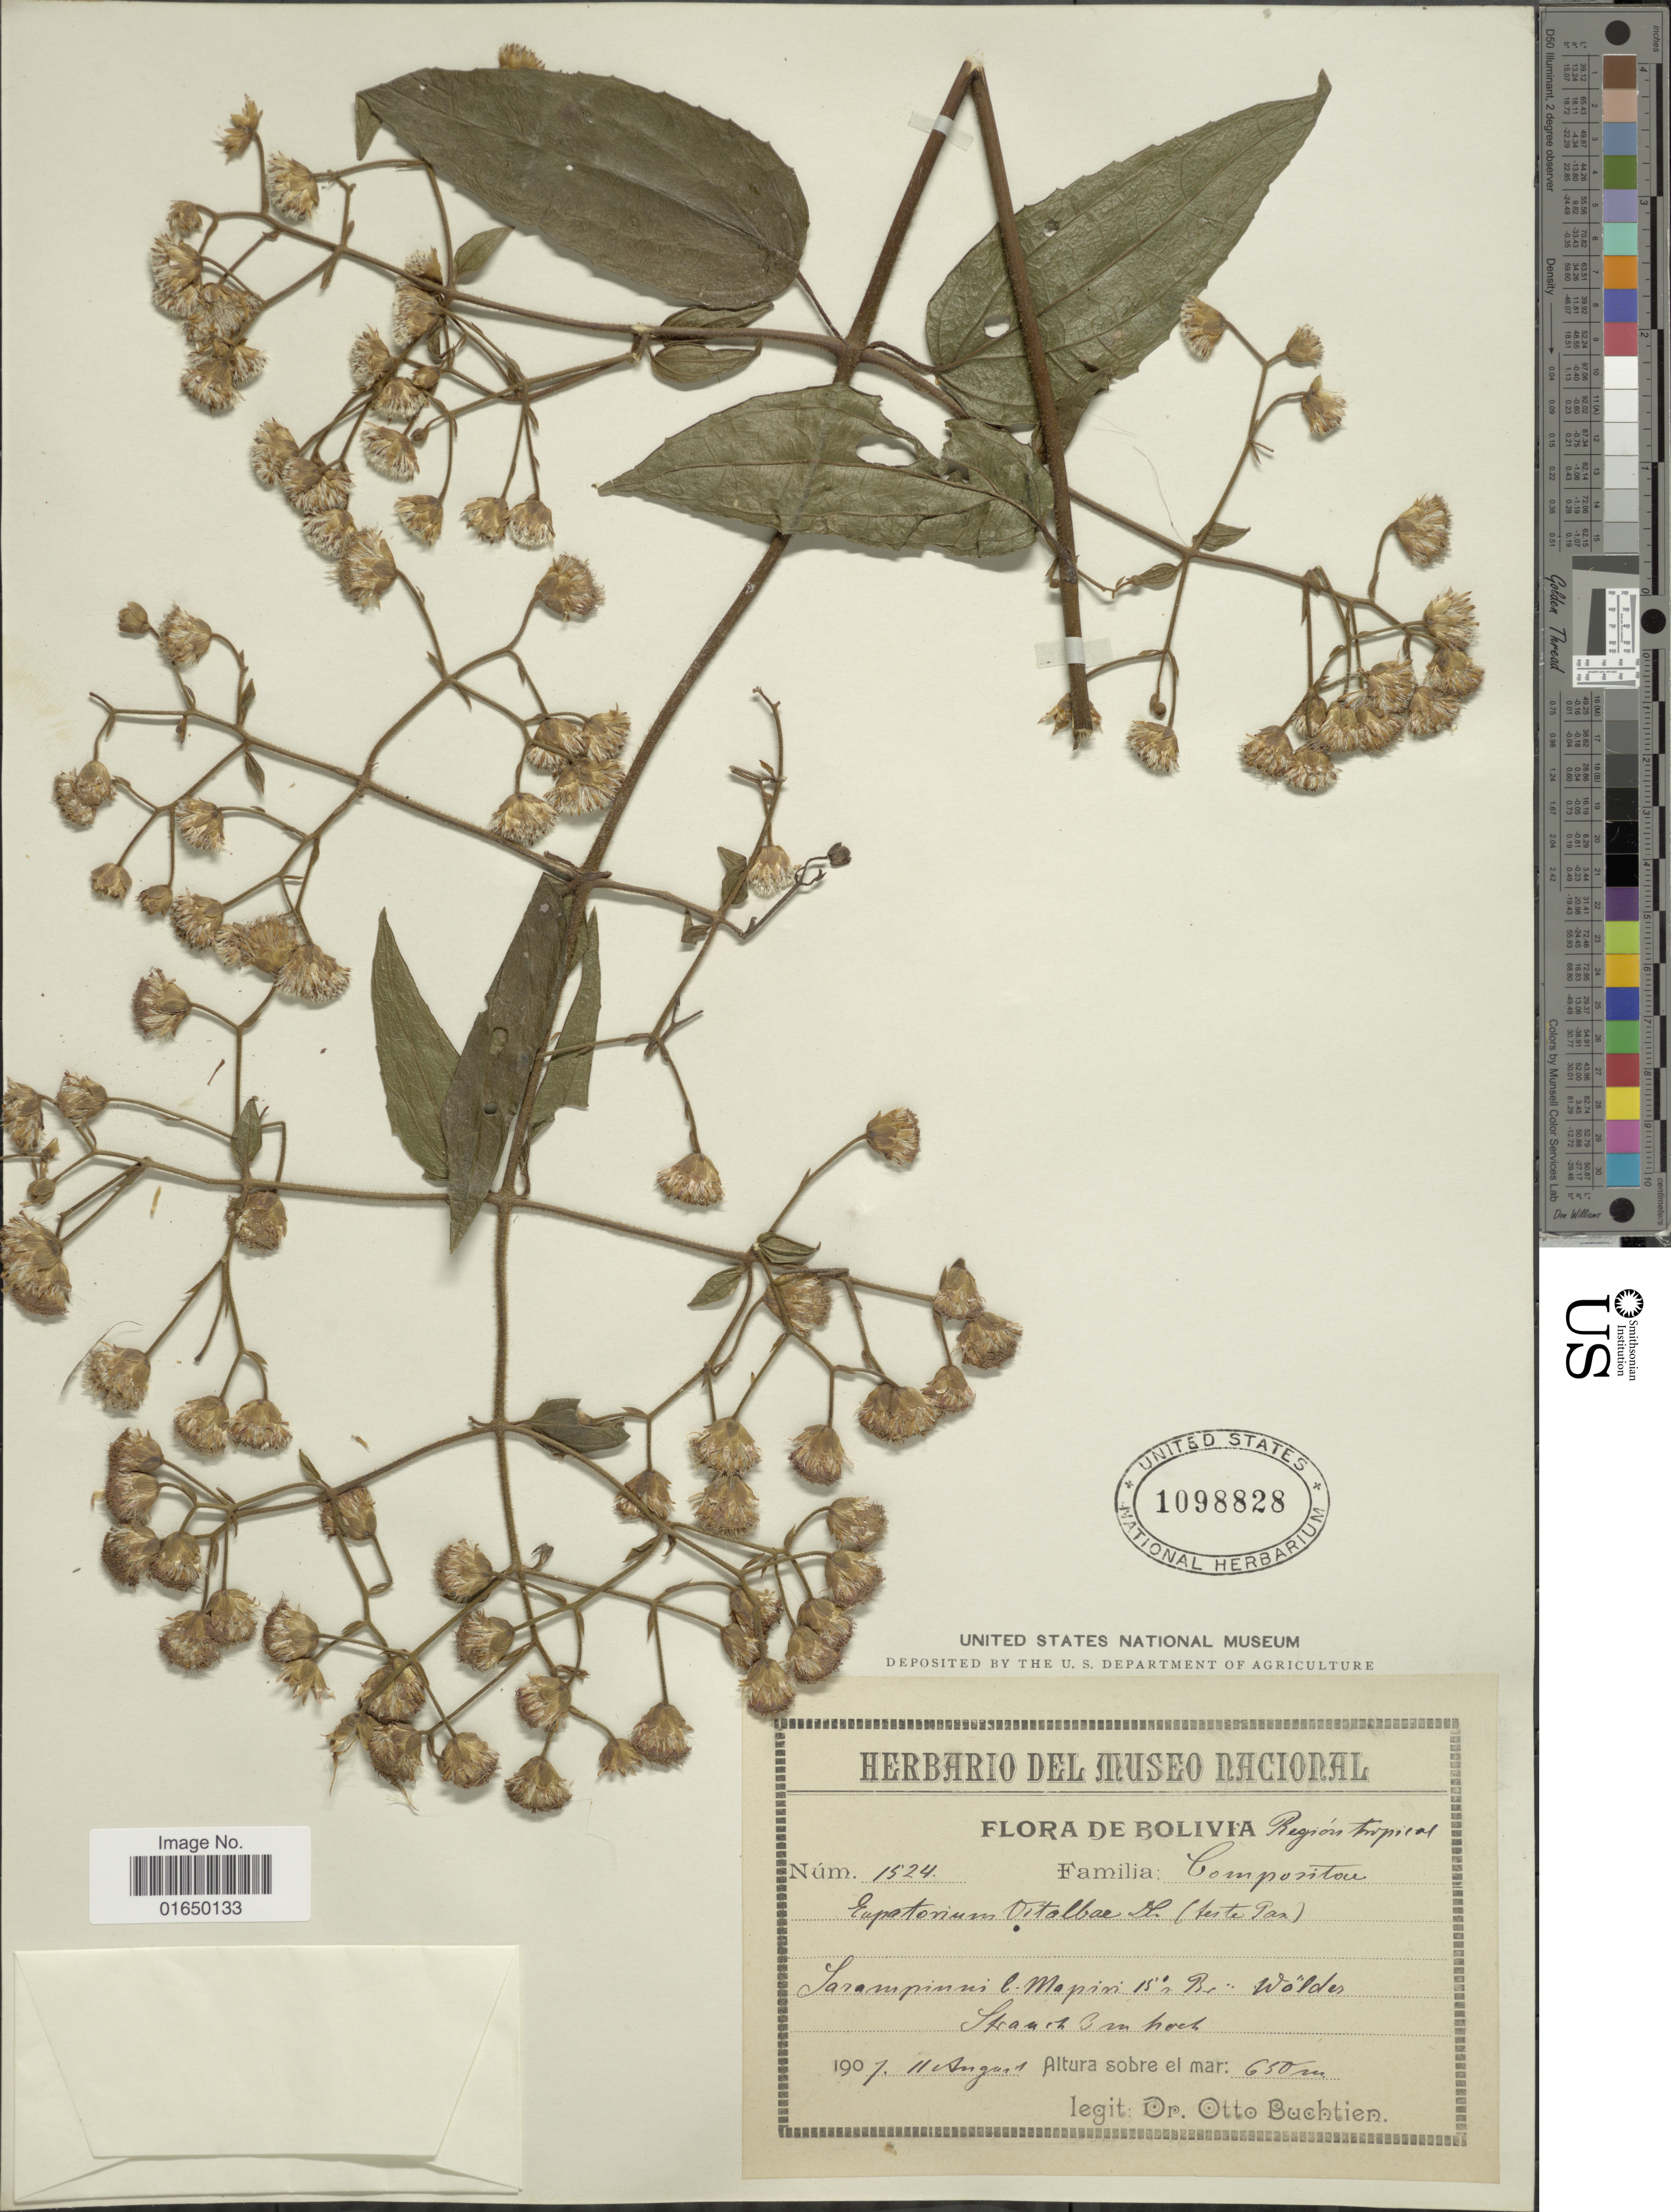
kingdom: Plantae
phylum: Tracheophyta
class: Magnoliopsida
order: Asterales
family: Asteraceae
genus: Heterocondylus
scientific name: Heterocondylus vitalbae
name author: (DC.) R.M. King & H. Rob.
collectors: O. Buchtien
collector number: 1524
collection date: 1907-08-11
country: Bolivia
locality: Sarampiuni b. Mapiri 15° n Br.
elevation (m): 650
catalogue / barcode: US 1098828